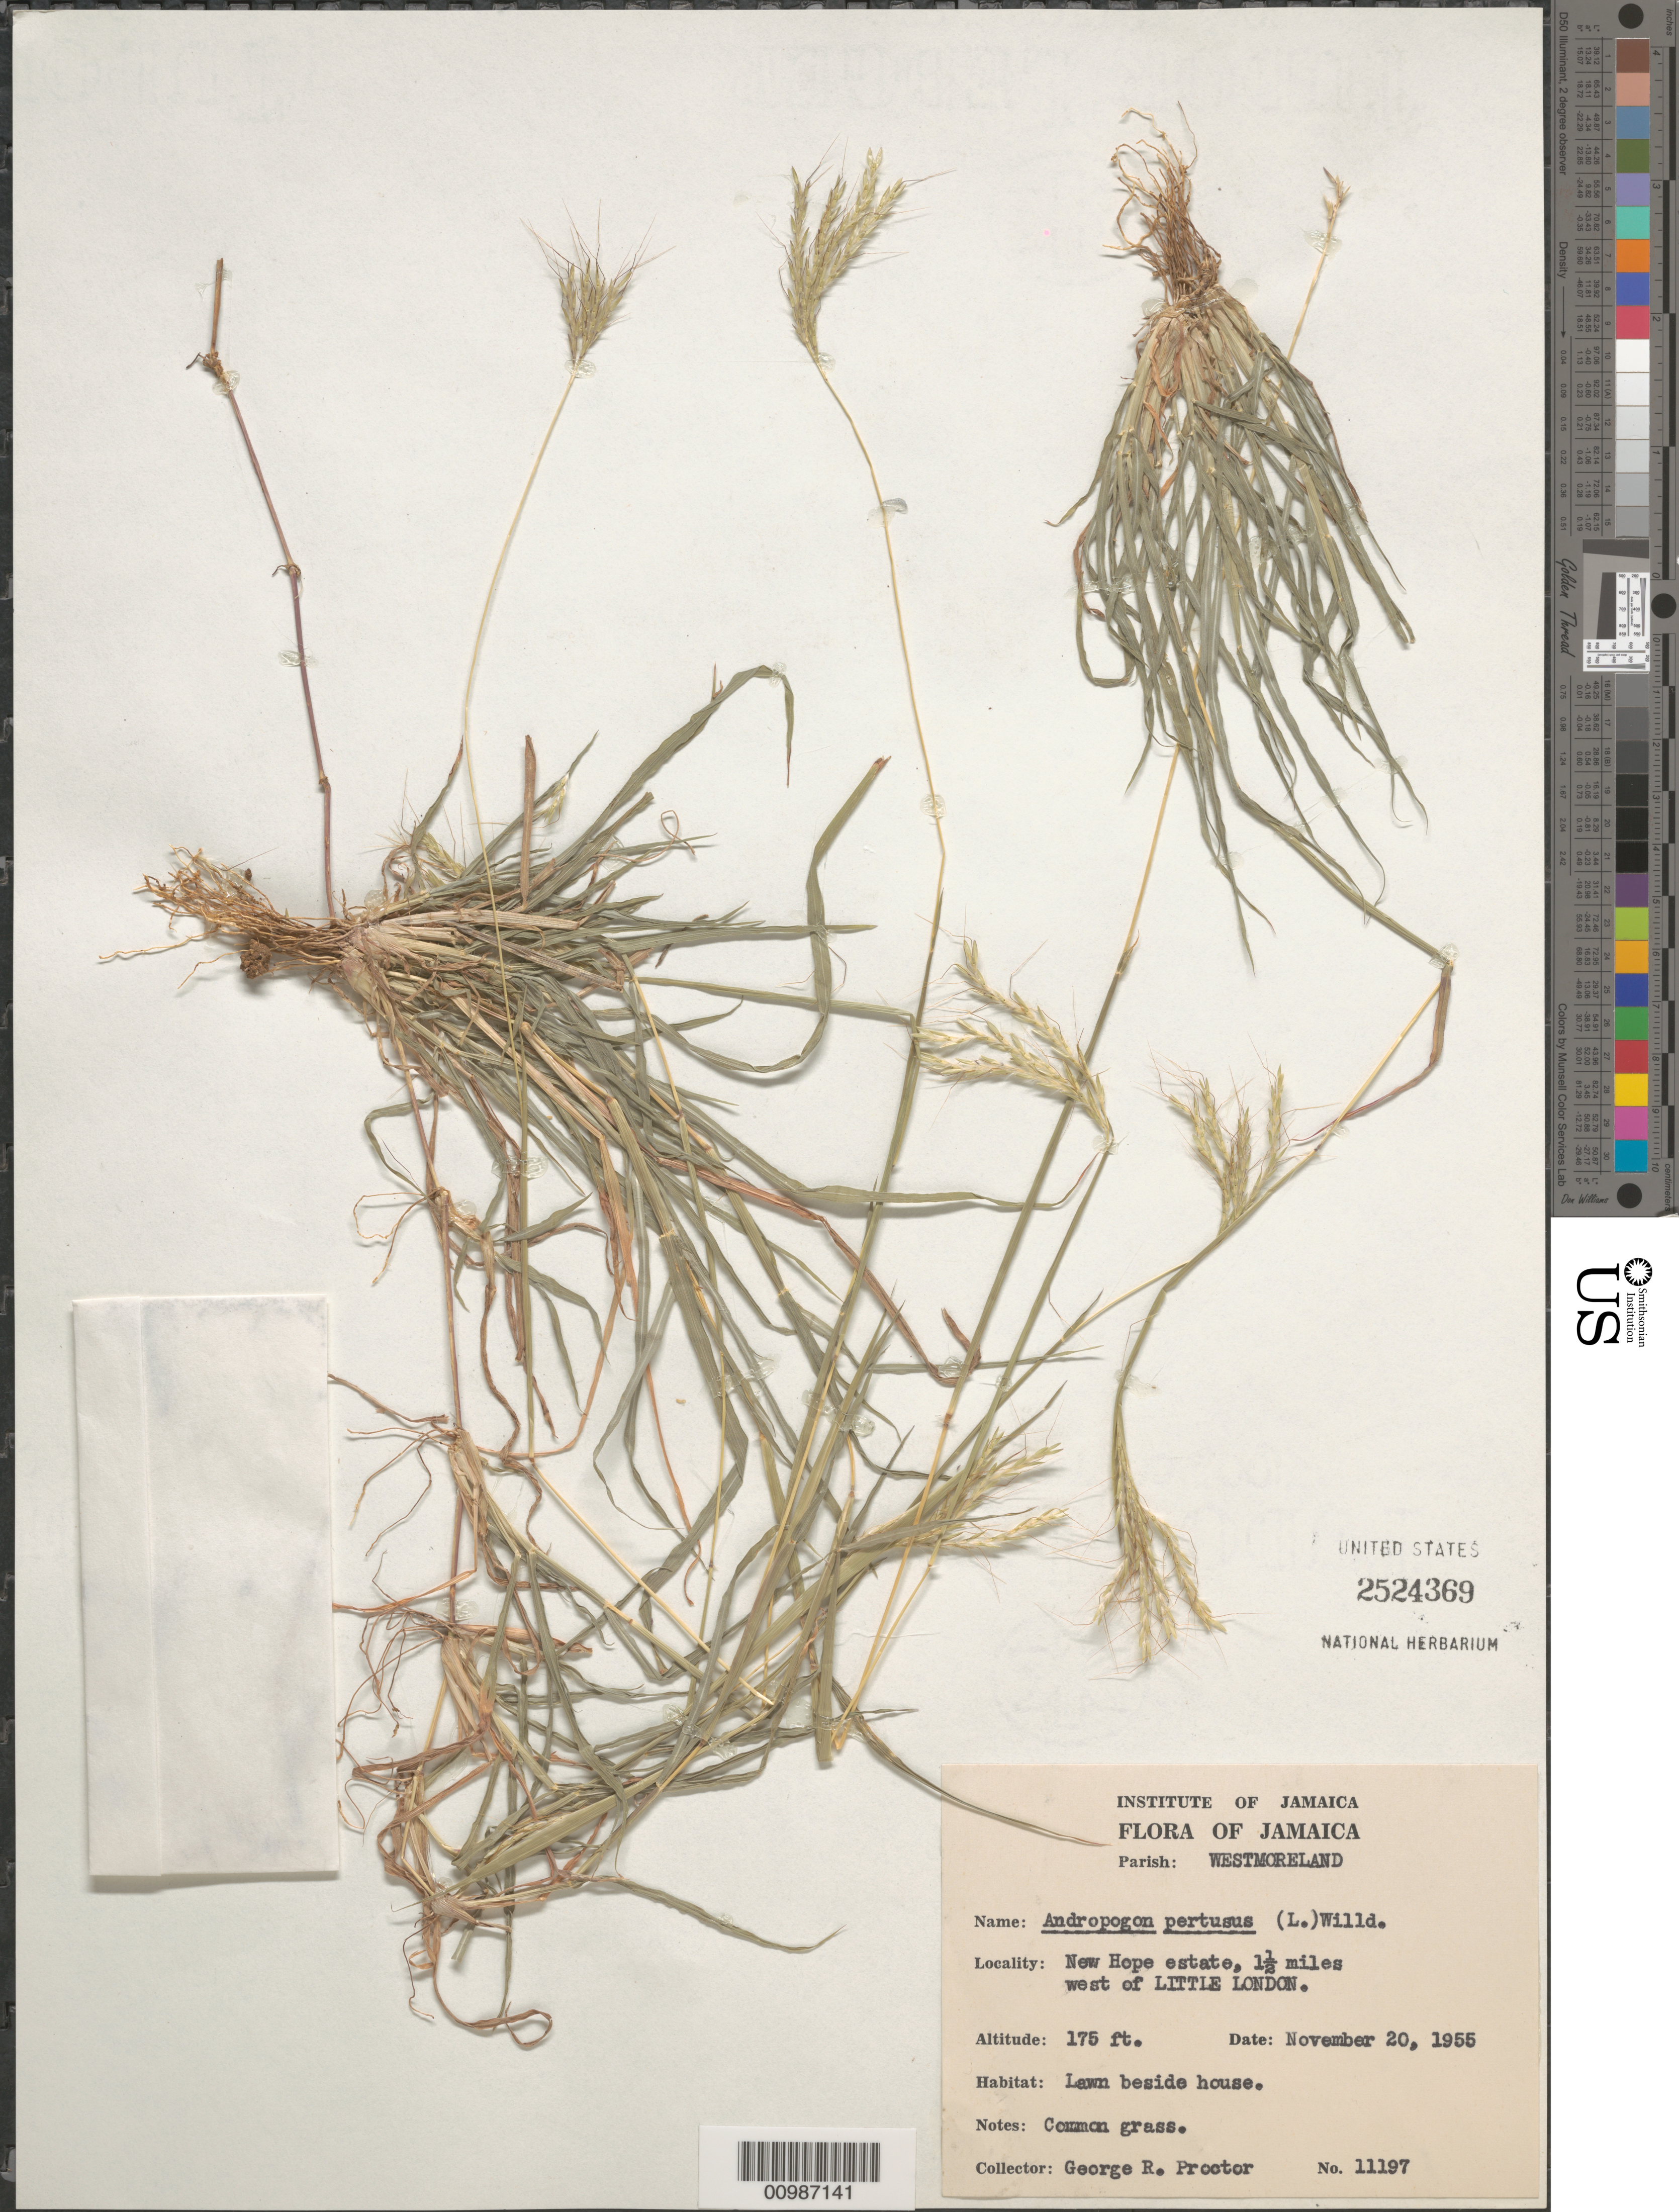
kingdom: Plantae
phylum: Tracheophyta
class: Liliopsida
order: Poales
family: Poaceae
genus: Andropogon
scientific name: Andropogon pertusus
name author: (L.) Willd.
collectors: G. R. Proctor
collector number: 11197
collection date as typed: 20 Nov 1955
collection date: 1955-11-20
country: Jamaica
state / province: Westmoreland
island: Jamaica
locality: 1.5 miles west of Little London, New Hope Estate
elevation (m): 53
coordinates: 0 N, 0 E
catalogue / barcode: US 2524369